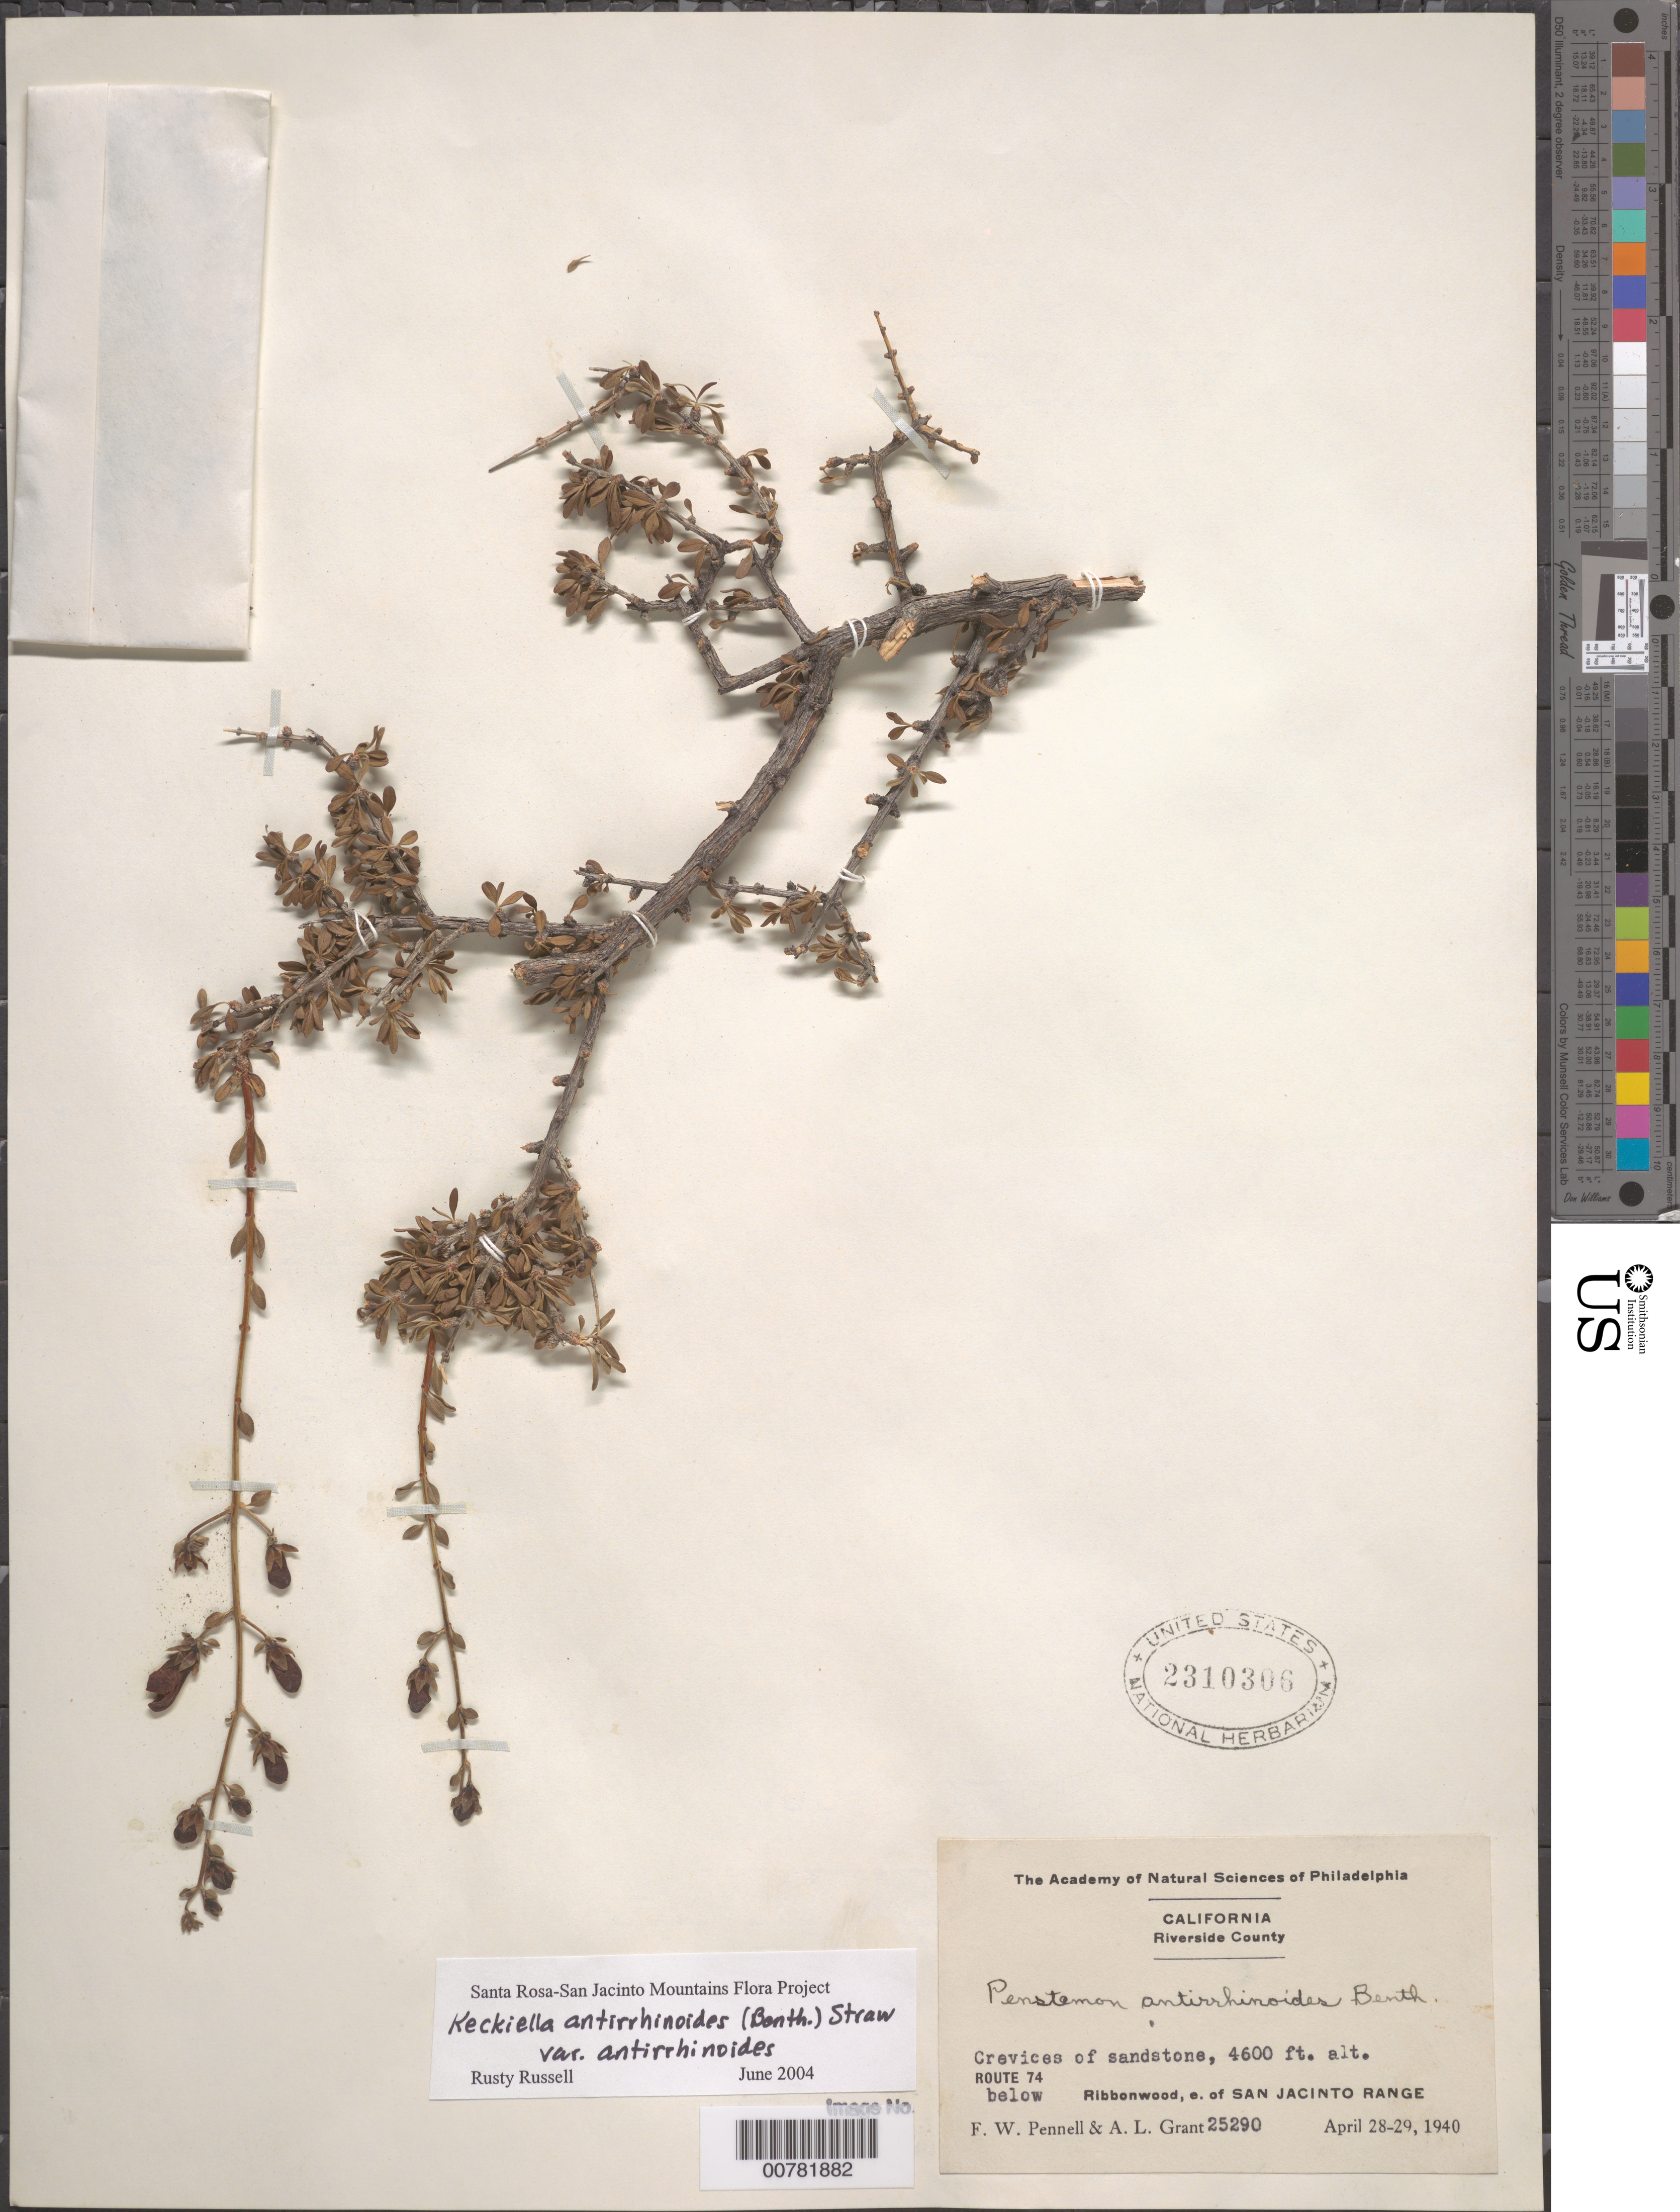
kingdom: Plantae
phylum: Tracheophyta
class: Magnoliopsida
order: Lamiales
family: Plantaginaceae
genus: Penstemon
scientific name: Penstemon antirrhinoides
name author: Benth.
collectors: F. W. Pennell & A. L. Grant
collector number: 25290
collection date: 1940-04-28/1940-04-29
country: United States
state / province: California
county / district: Riverside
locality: Riverside County. Route 74 below Ribbonwood, e. of San Jacinto Range.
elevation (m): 1402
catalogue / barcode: US 2310306